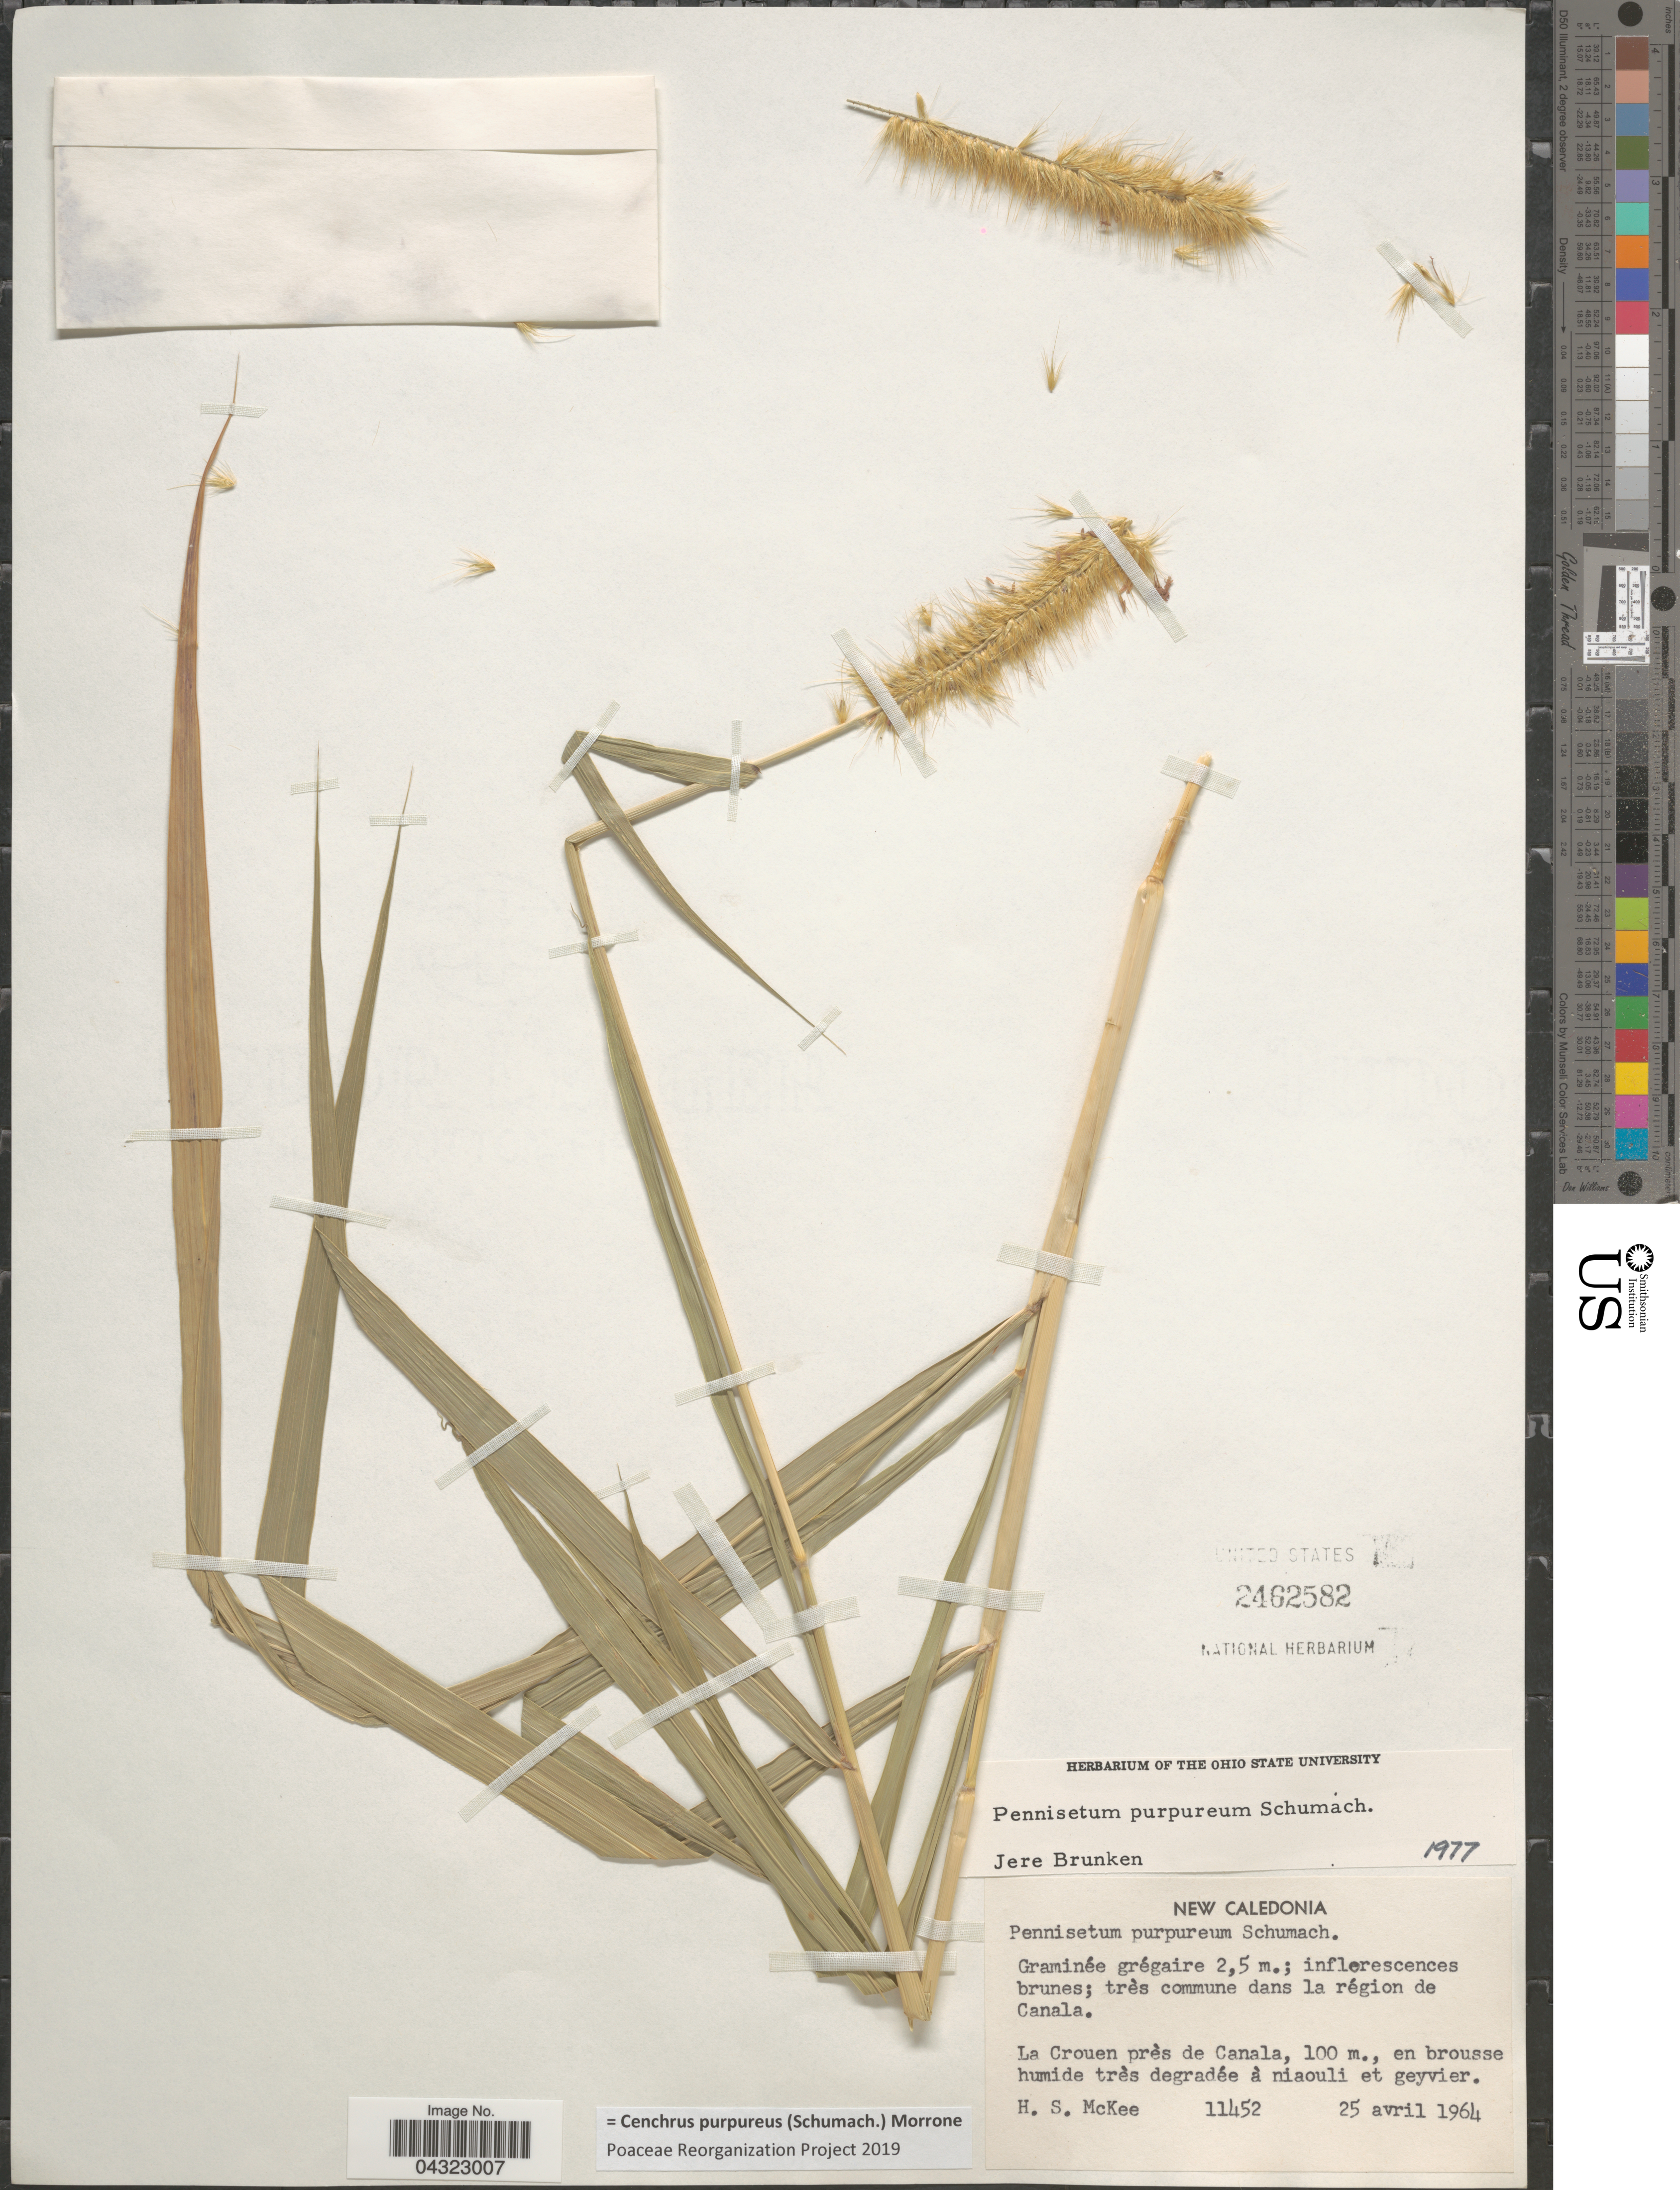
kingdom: Plantae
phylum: Tracheophyta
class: Liliopsida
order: Poales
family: Poaceae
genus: Cenchrus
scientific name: Cenchrus purpureus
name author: (Schumach.) Morrone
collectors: H. S. McKee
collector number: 11452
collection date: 1964-04-25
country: New Caledonia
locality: Très commune dans la région de Canala. La Crouen près de Canala, en brousse humide très degradée à niaouli et geyvier.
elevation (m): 100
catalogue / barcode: US 2462582